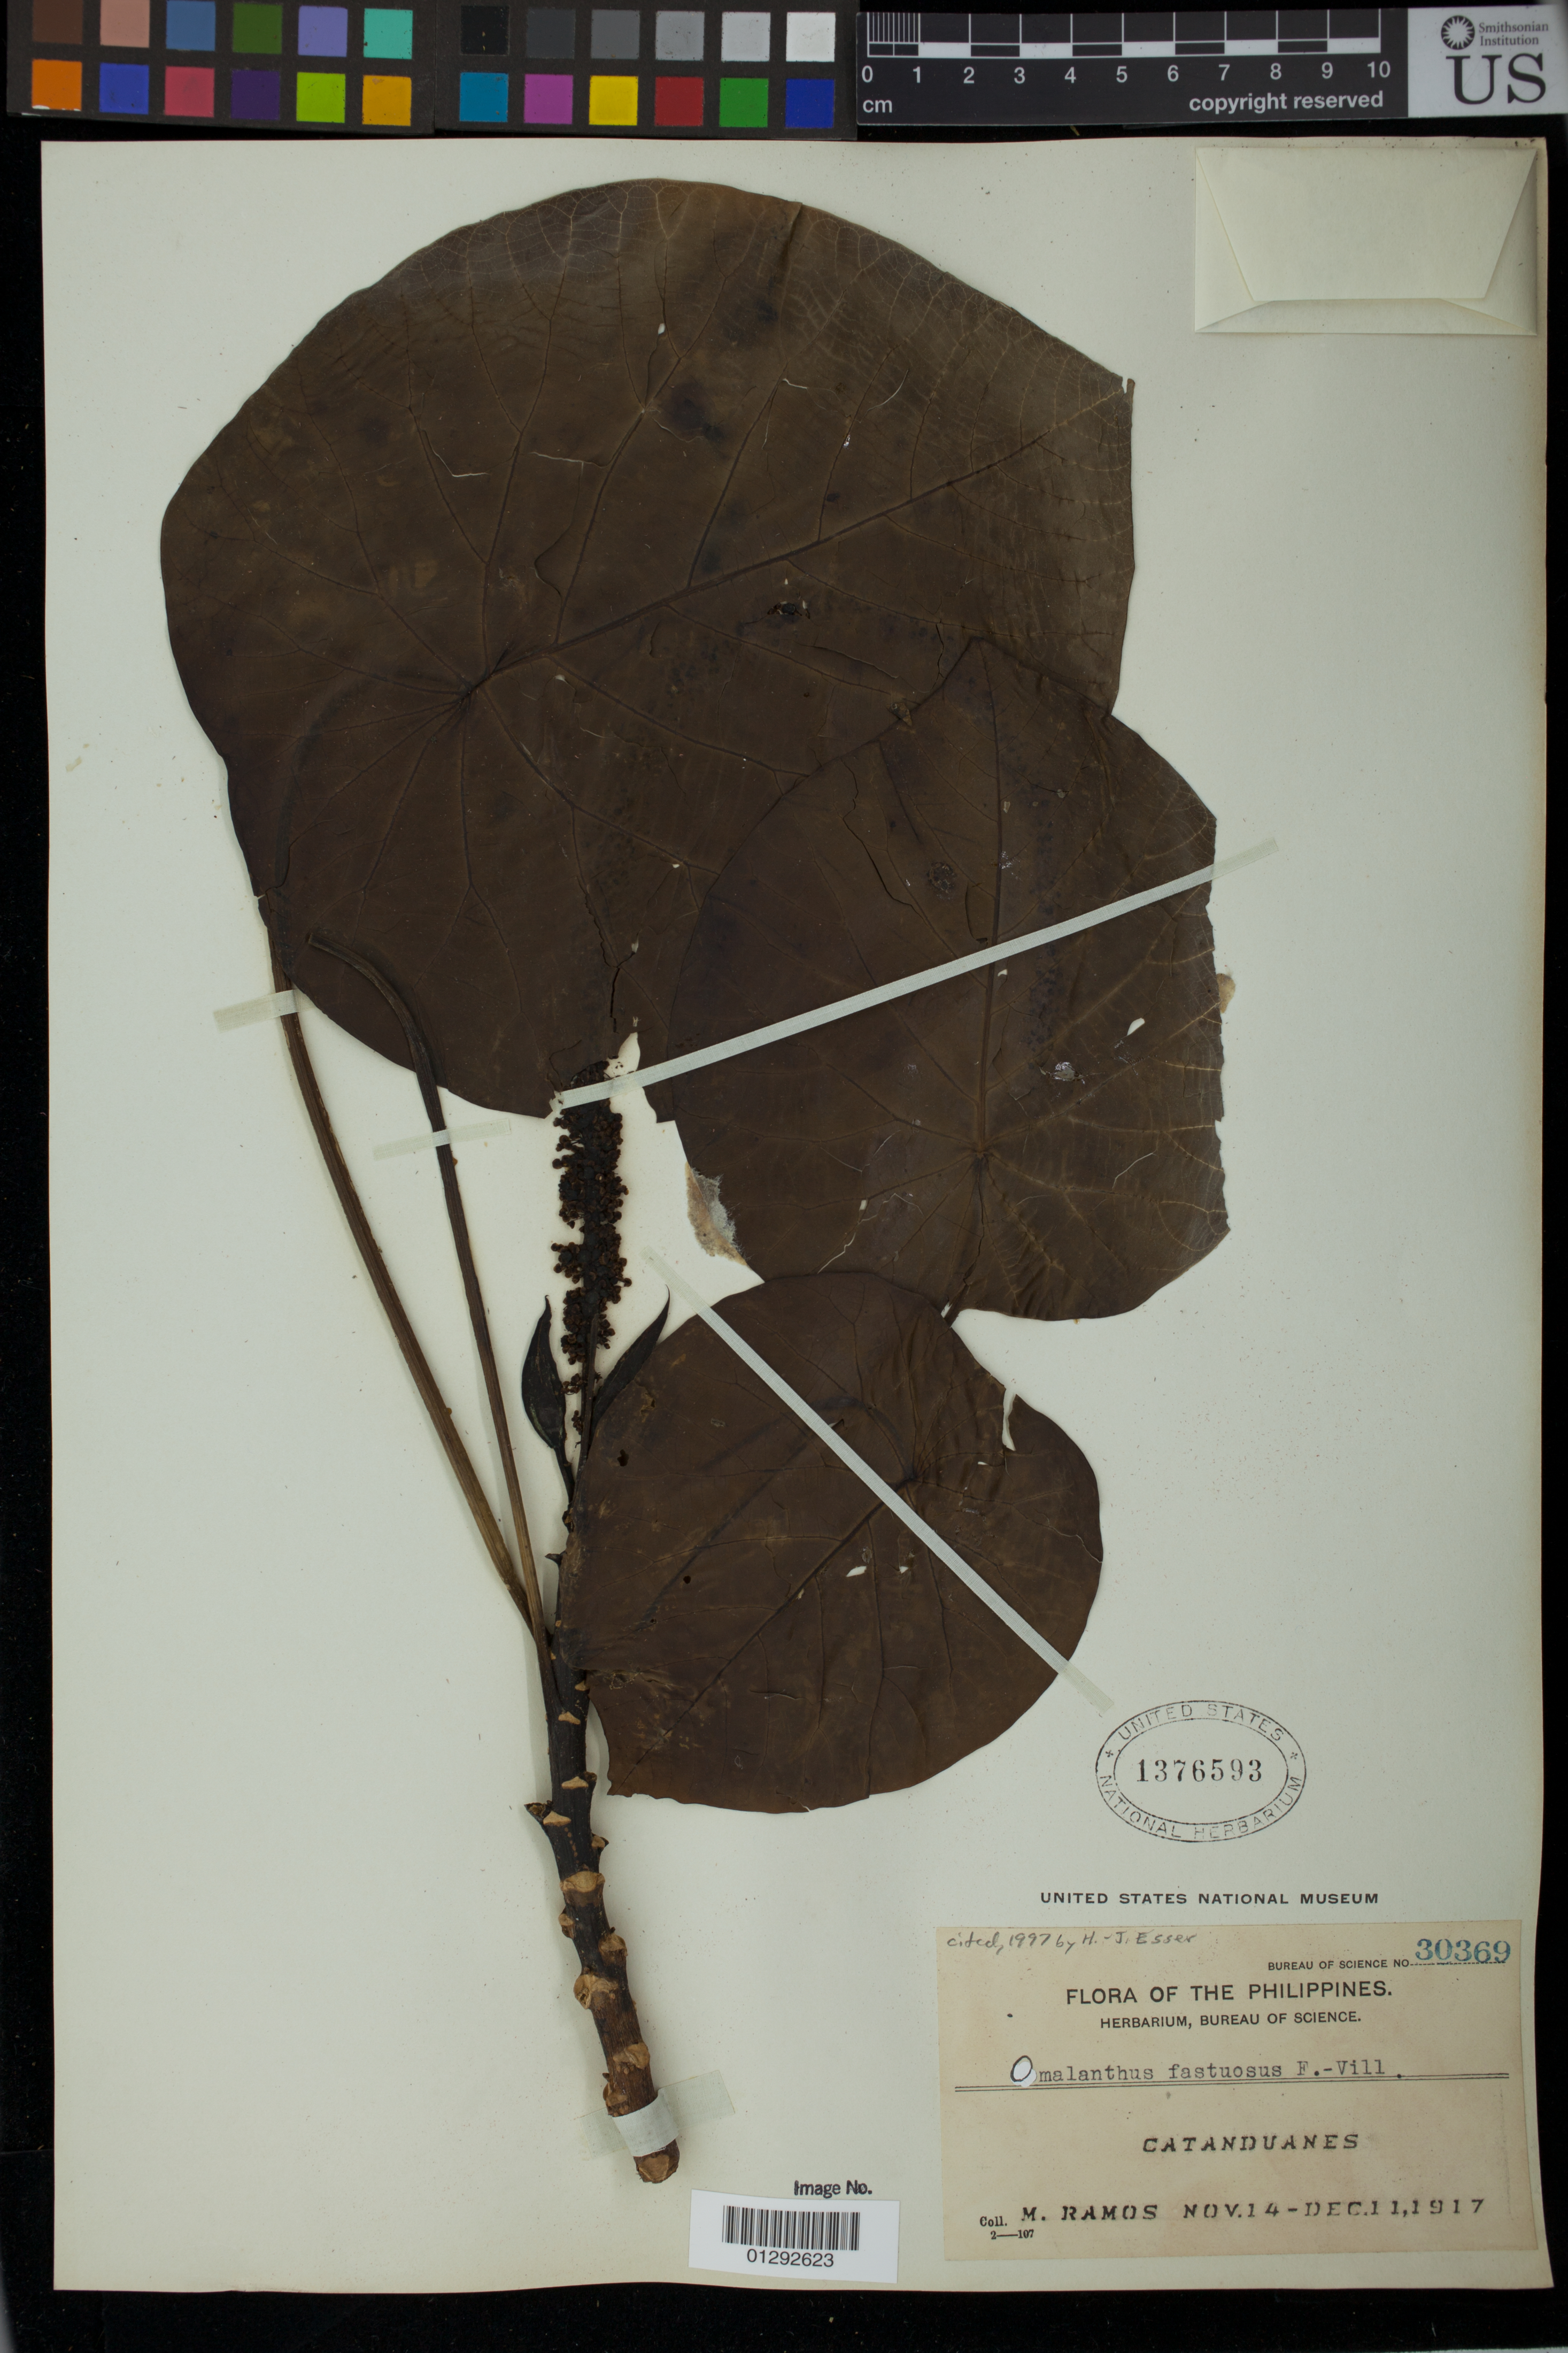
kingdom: Plantae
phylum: Tracheophyta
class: Magnoliopsida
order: Malpighiales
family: Euphorbiaceae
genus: Omalanthus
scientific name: Omalanthus fastuosus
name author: Fern.-Vill.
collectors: M. Ramos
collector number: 30369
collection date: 1917-11-14/1917-12-11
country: Philippines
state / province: Bicol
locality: Catanduanes, Luzon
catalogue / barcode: US 1376593